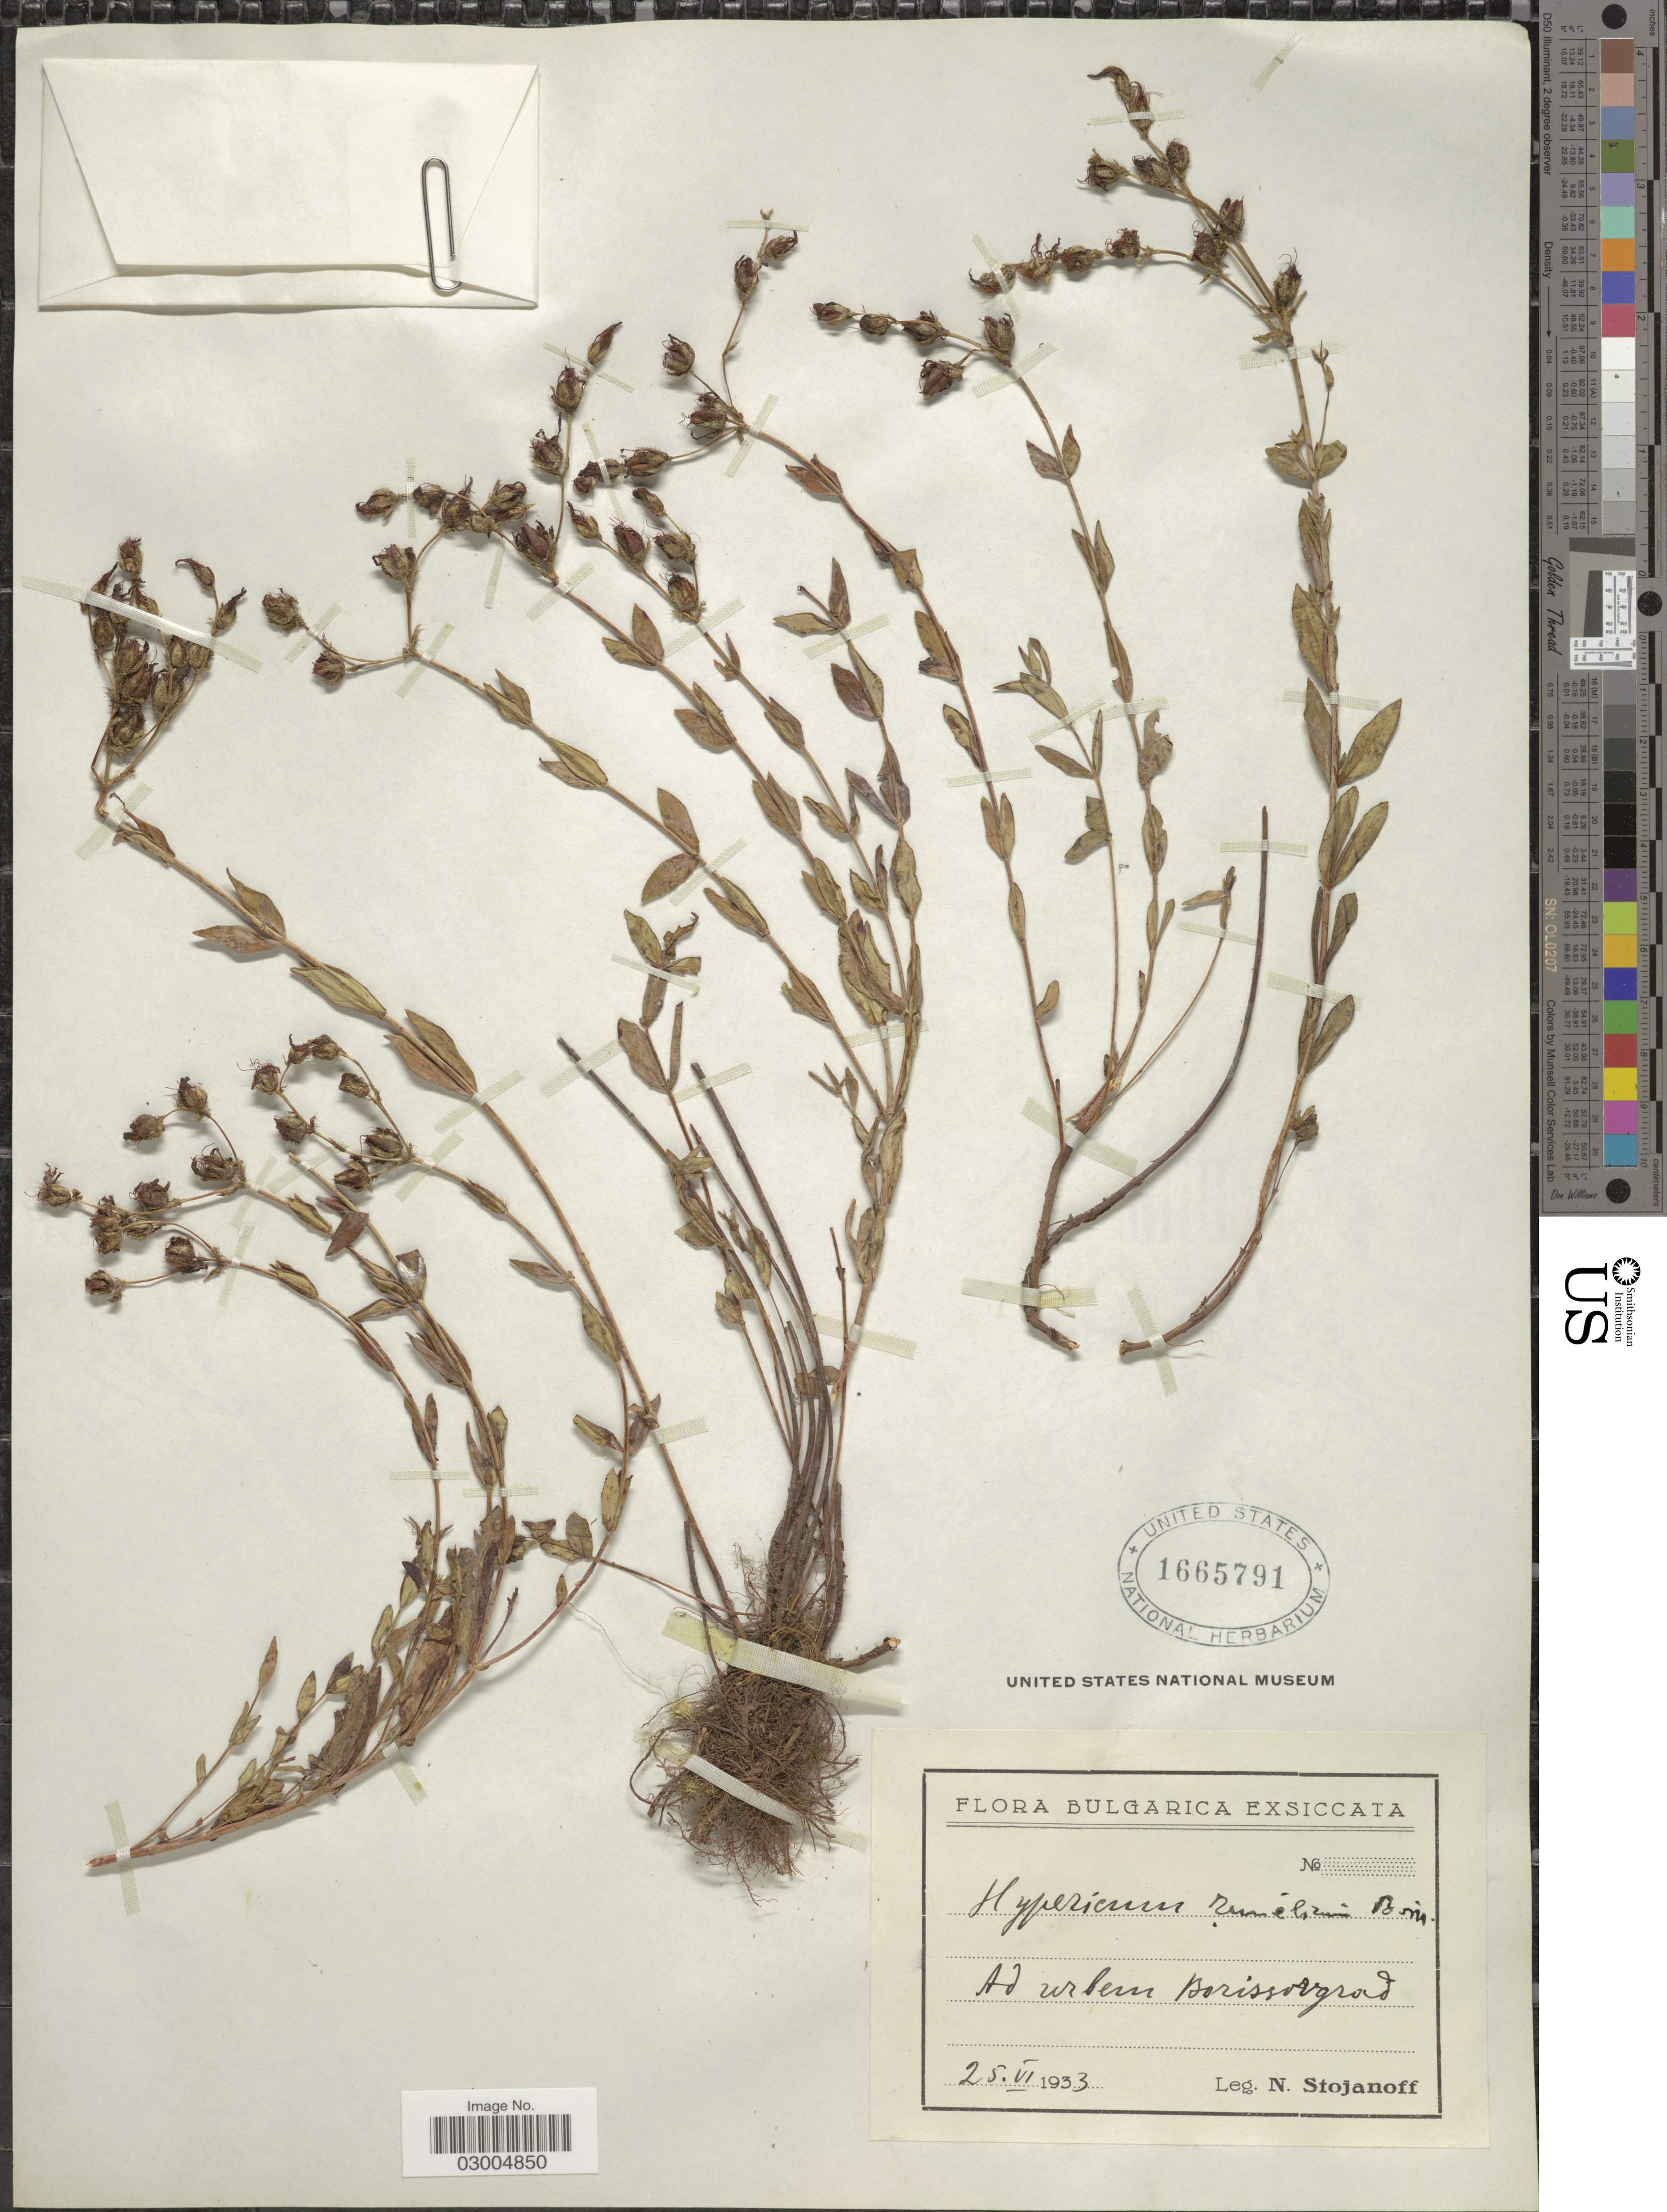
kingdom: Plantae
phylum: Tracheophyta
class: Magnoliopsida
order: Malpighiales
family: Hypericaceae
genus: Hypericum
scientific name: Hypericum rumeliacum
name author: Boiss.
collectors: N. Stojanoff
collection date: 1933-06-25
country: Bulgaria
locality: Ad urbem Borissovgrad.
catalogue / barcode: US 1665791